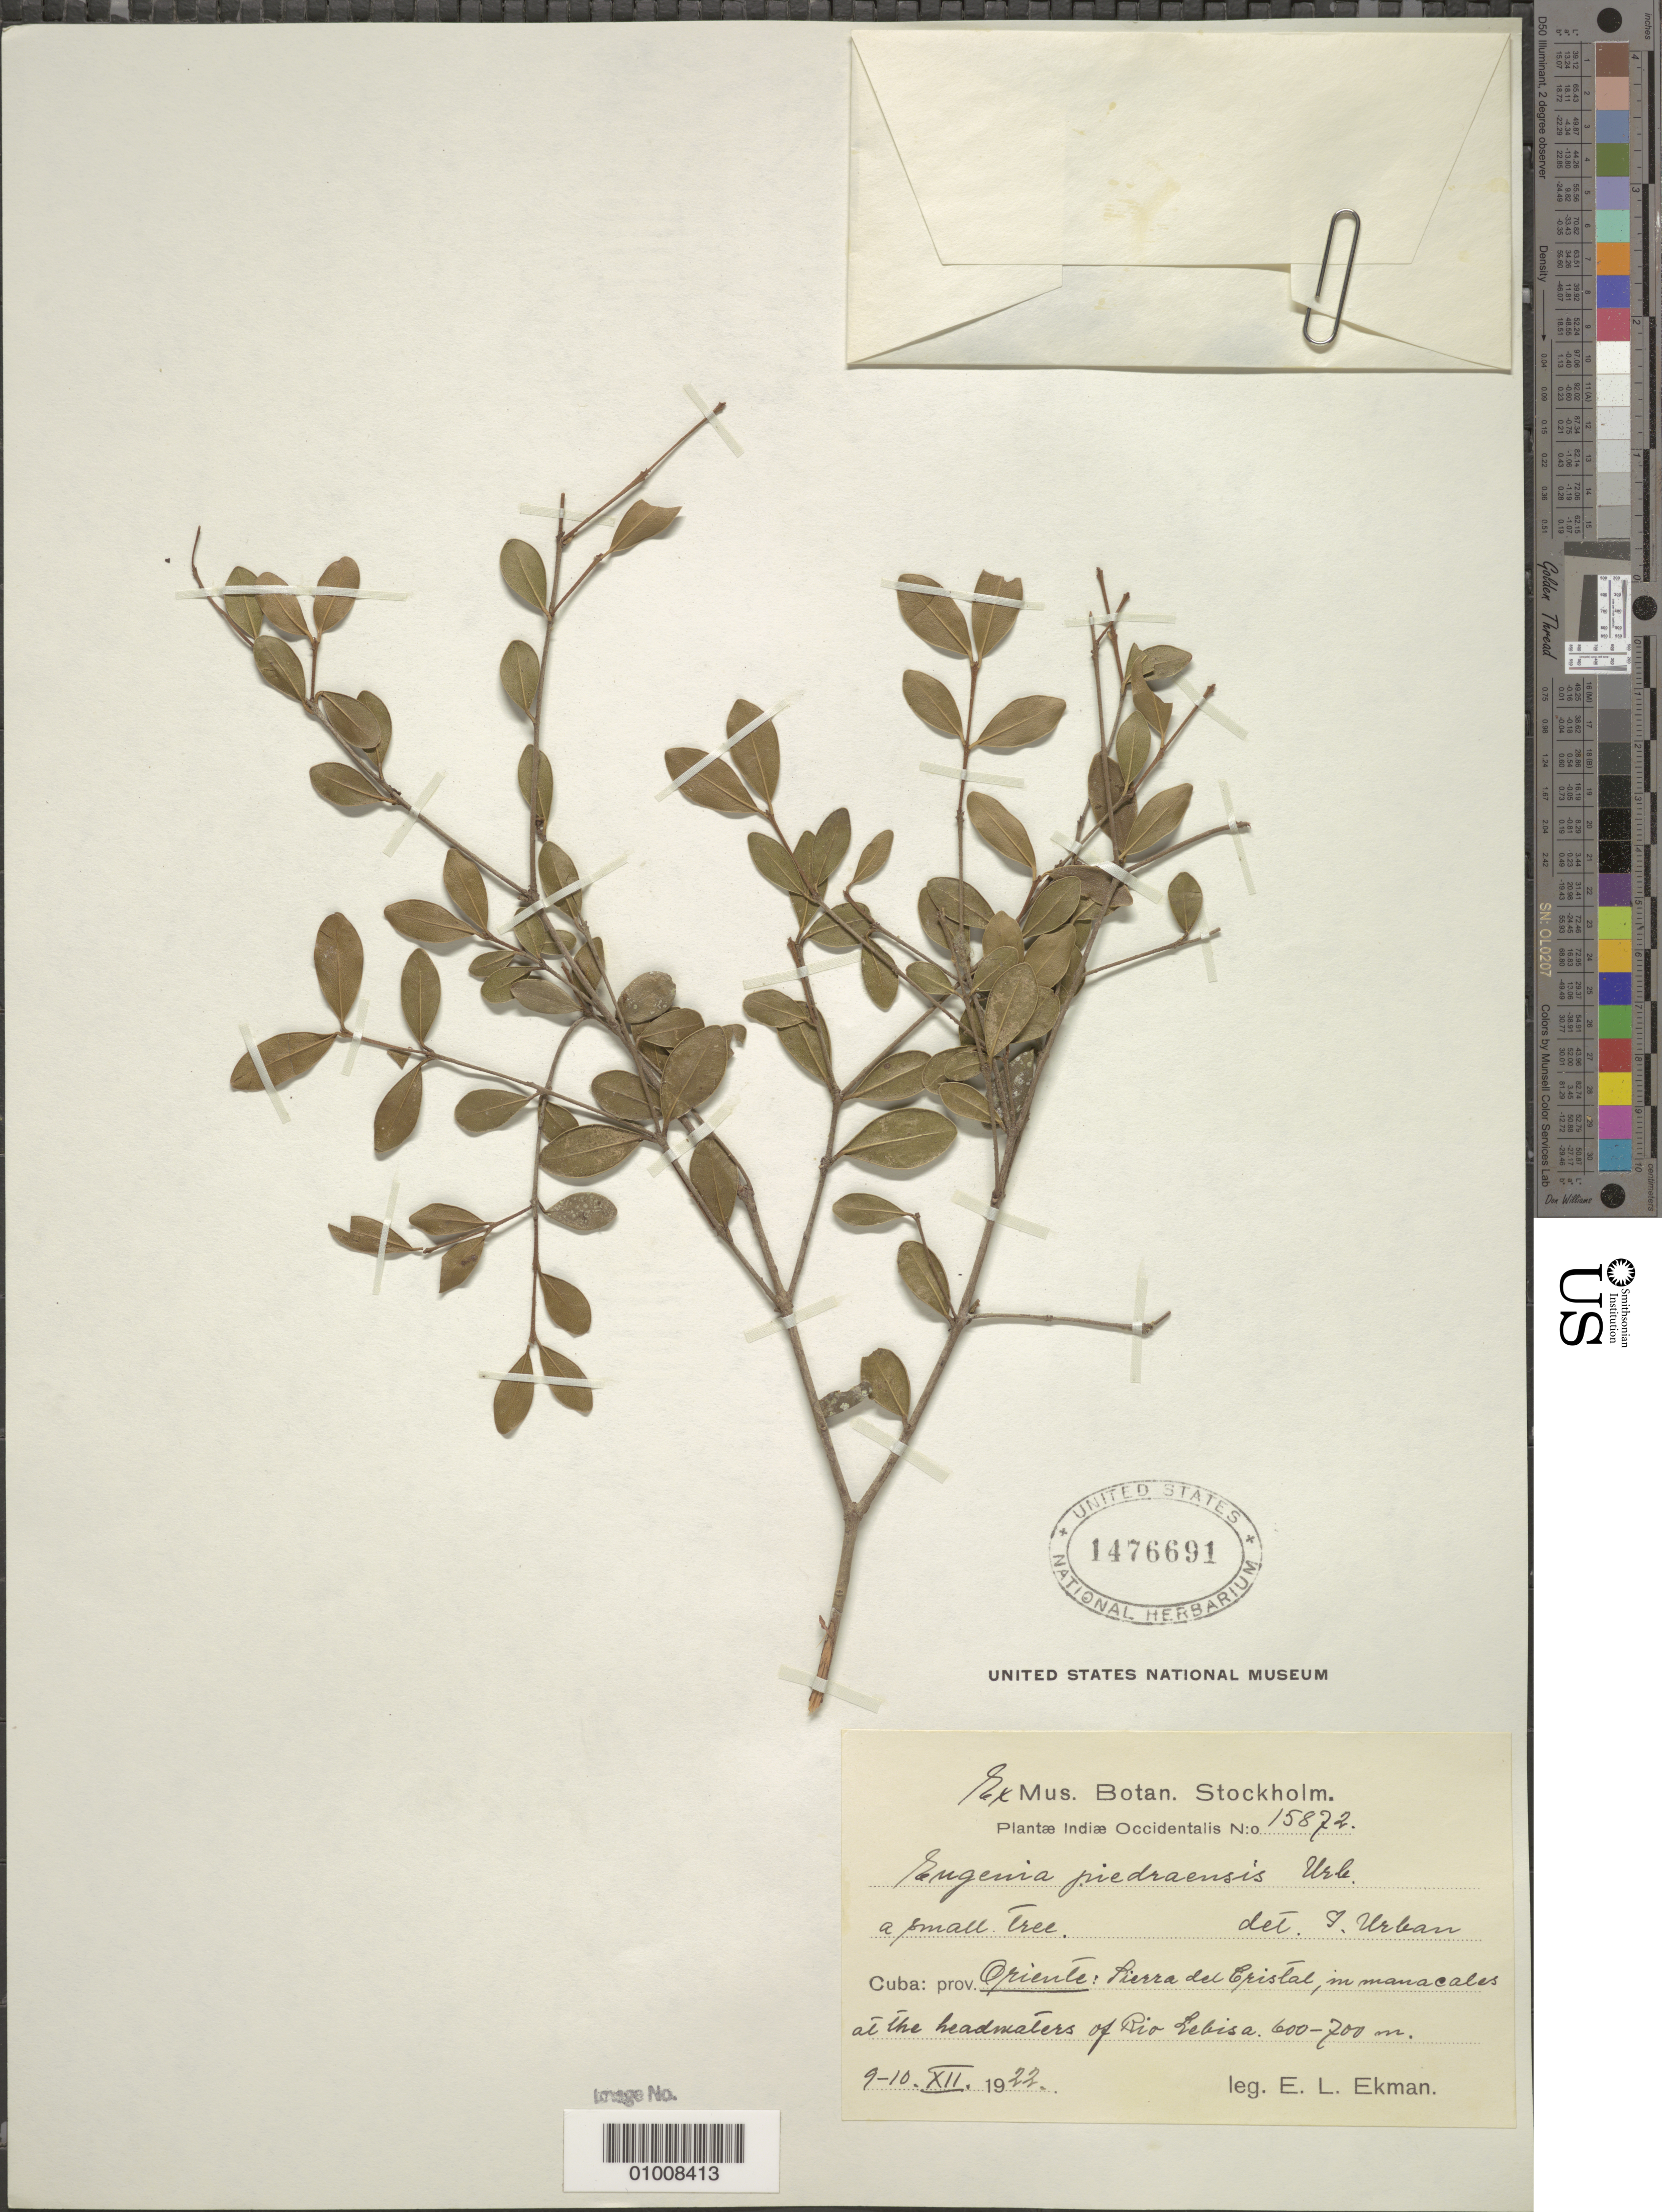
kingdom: Plantae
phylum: Tracheophyta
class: Magnoliopsida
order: Myrtales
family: Myrtaceae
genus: Eugenia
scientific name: Eugenia piedraensis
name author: Urb.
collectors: E. L. Ekman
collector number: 15872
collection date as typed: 09 Dec 1922 to 10 Dec 1922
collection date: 1922-12-09/1922-12-10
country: Cuba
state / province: Oriente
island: Cuba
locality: Sierra del Cristal, at the headwaters of Rio Lebisa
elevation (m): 600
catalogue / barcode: US 1476691